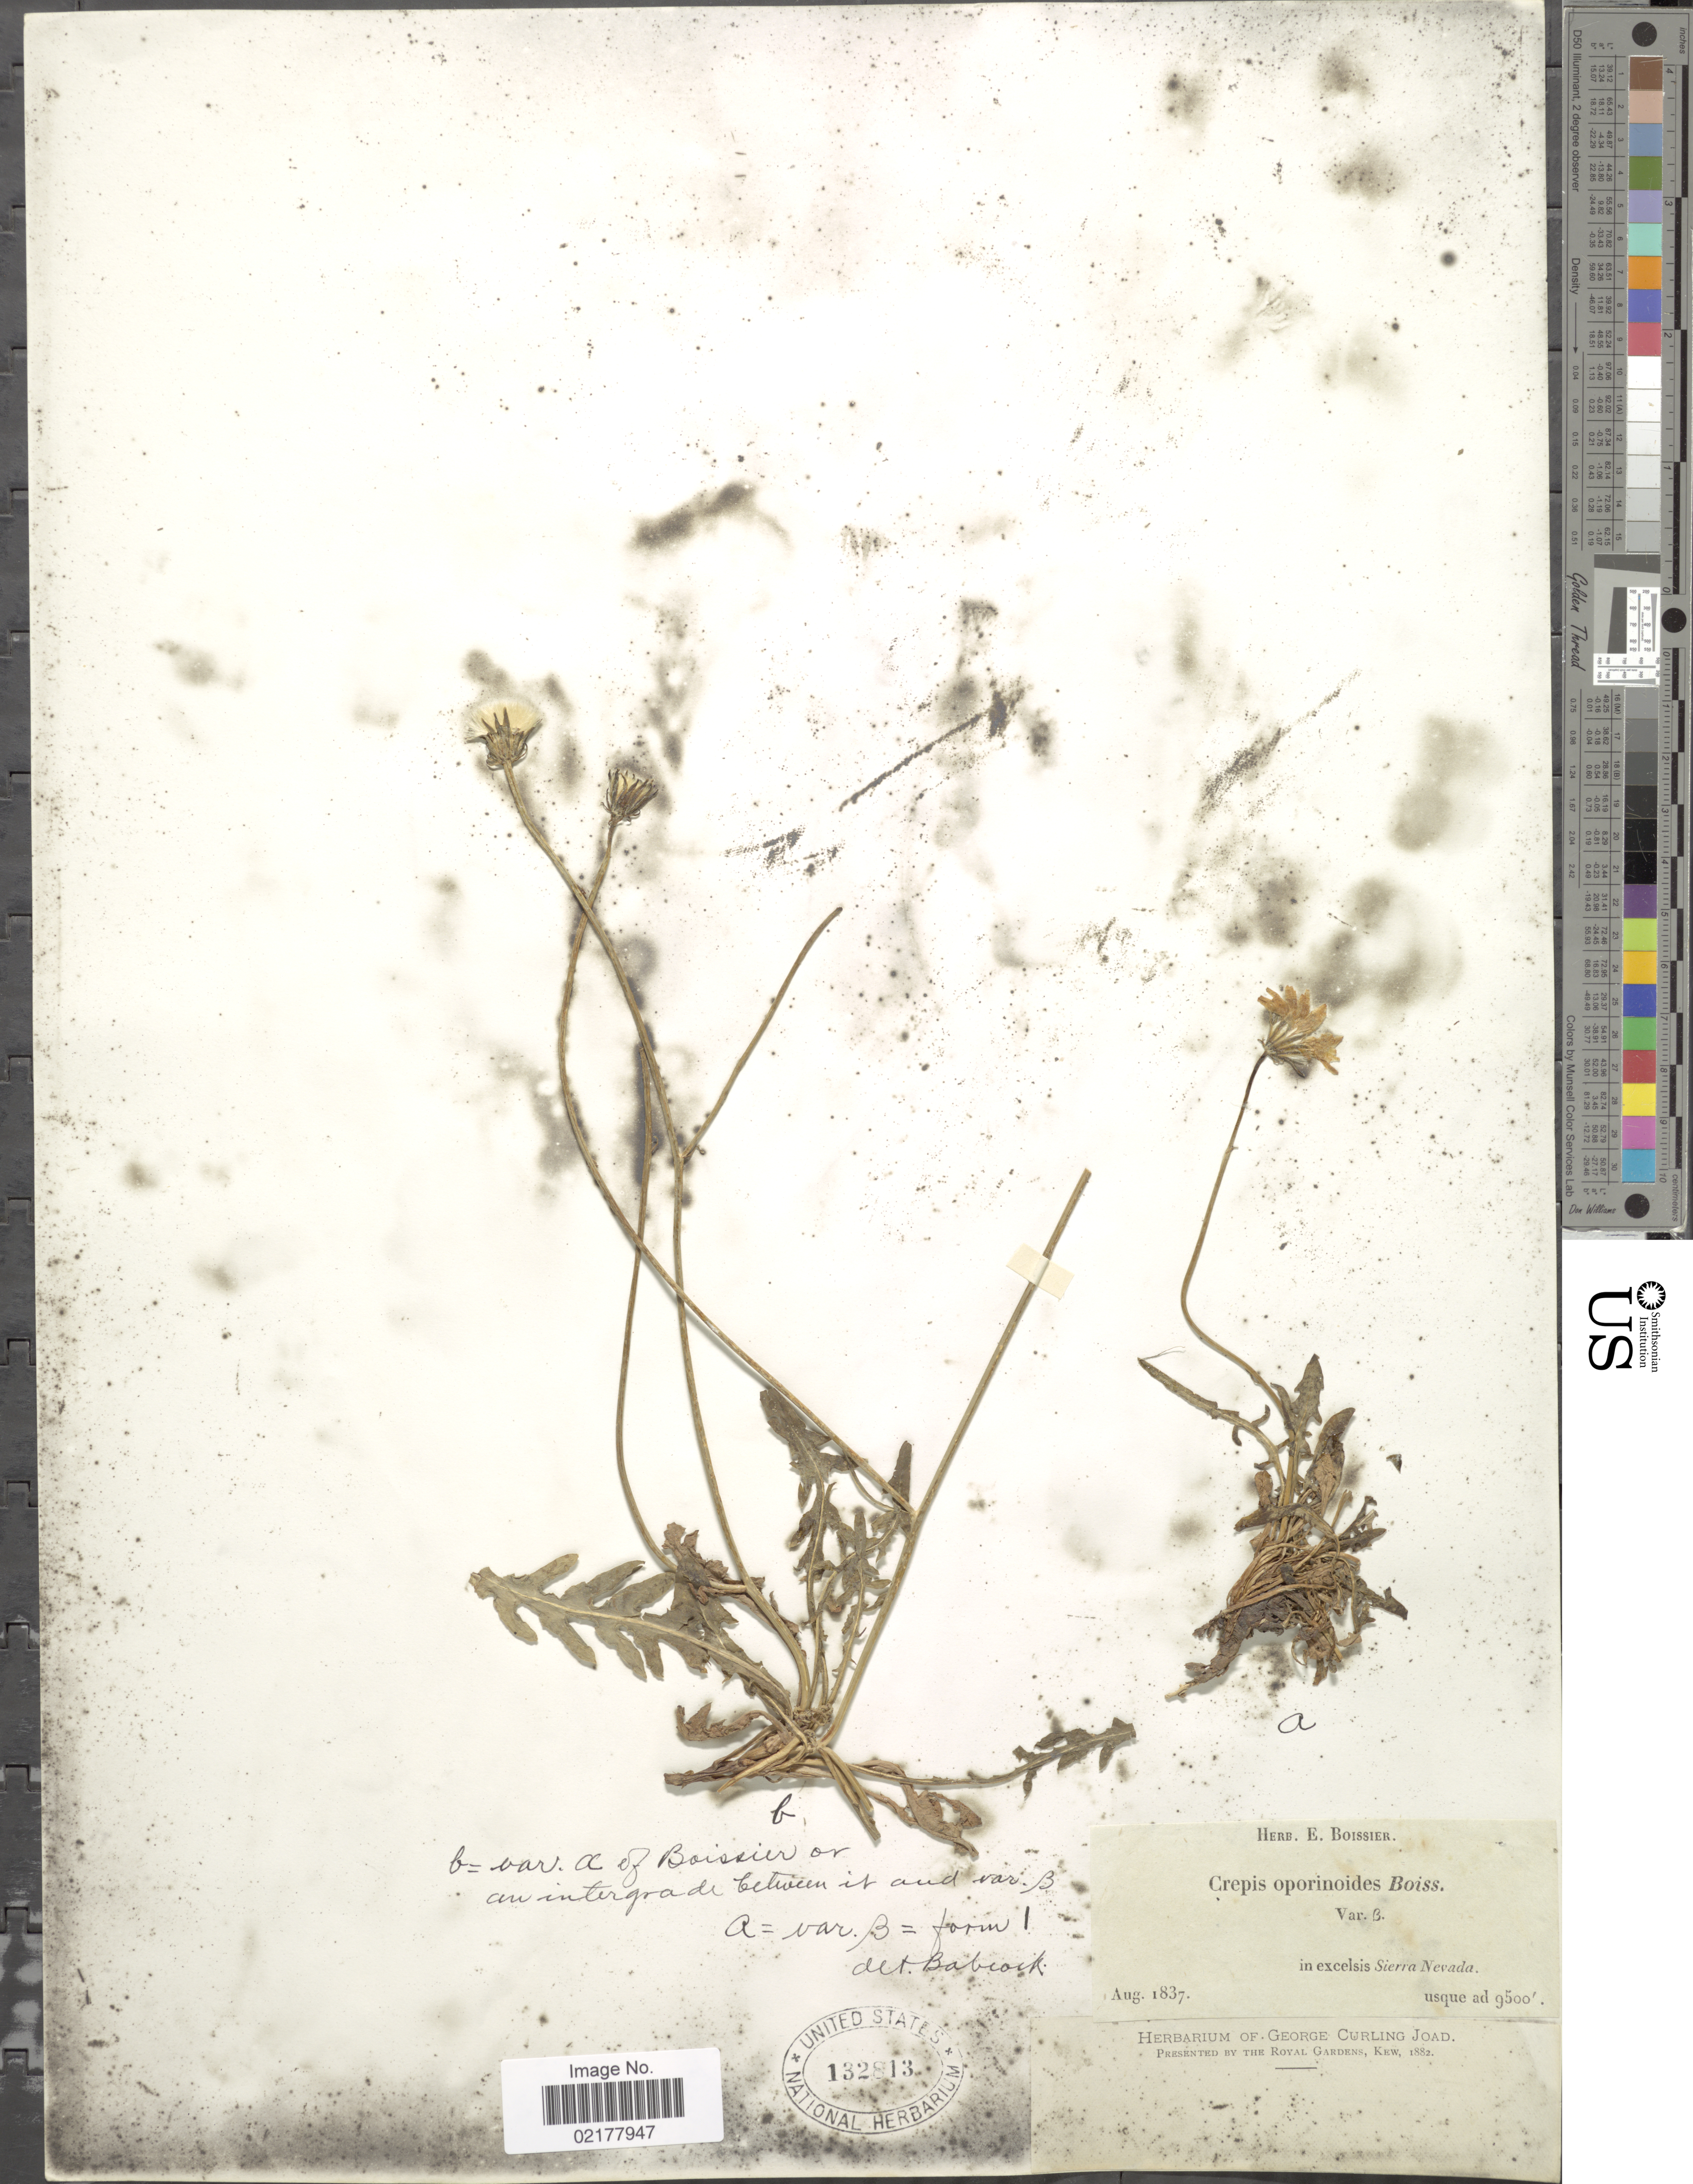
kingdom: Plantae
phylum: Tracheophyta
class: Magnoliopsida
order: Asterales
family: Asteraceae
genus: Crepis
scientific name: Crepis oporinoides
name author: Froel.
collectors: Herb. Boissier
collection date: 1837-08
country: Spain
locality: Sierra Nevada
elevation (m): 2896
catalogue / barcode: US 32813